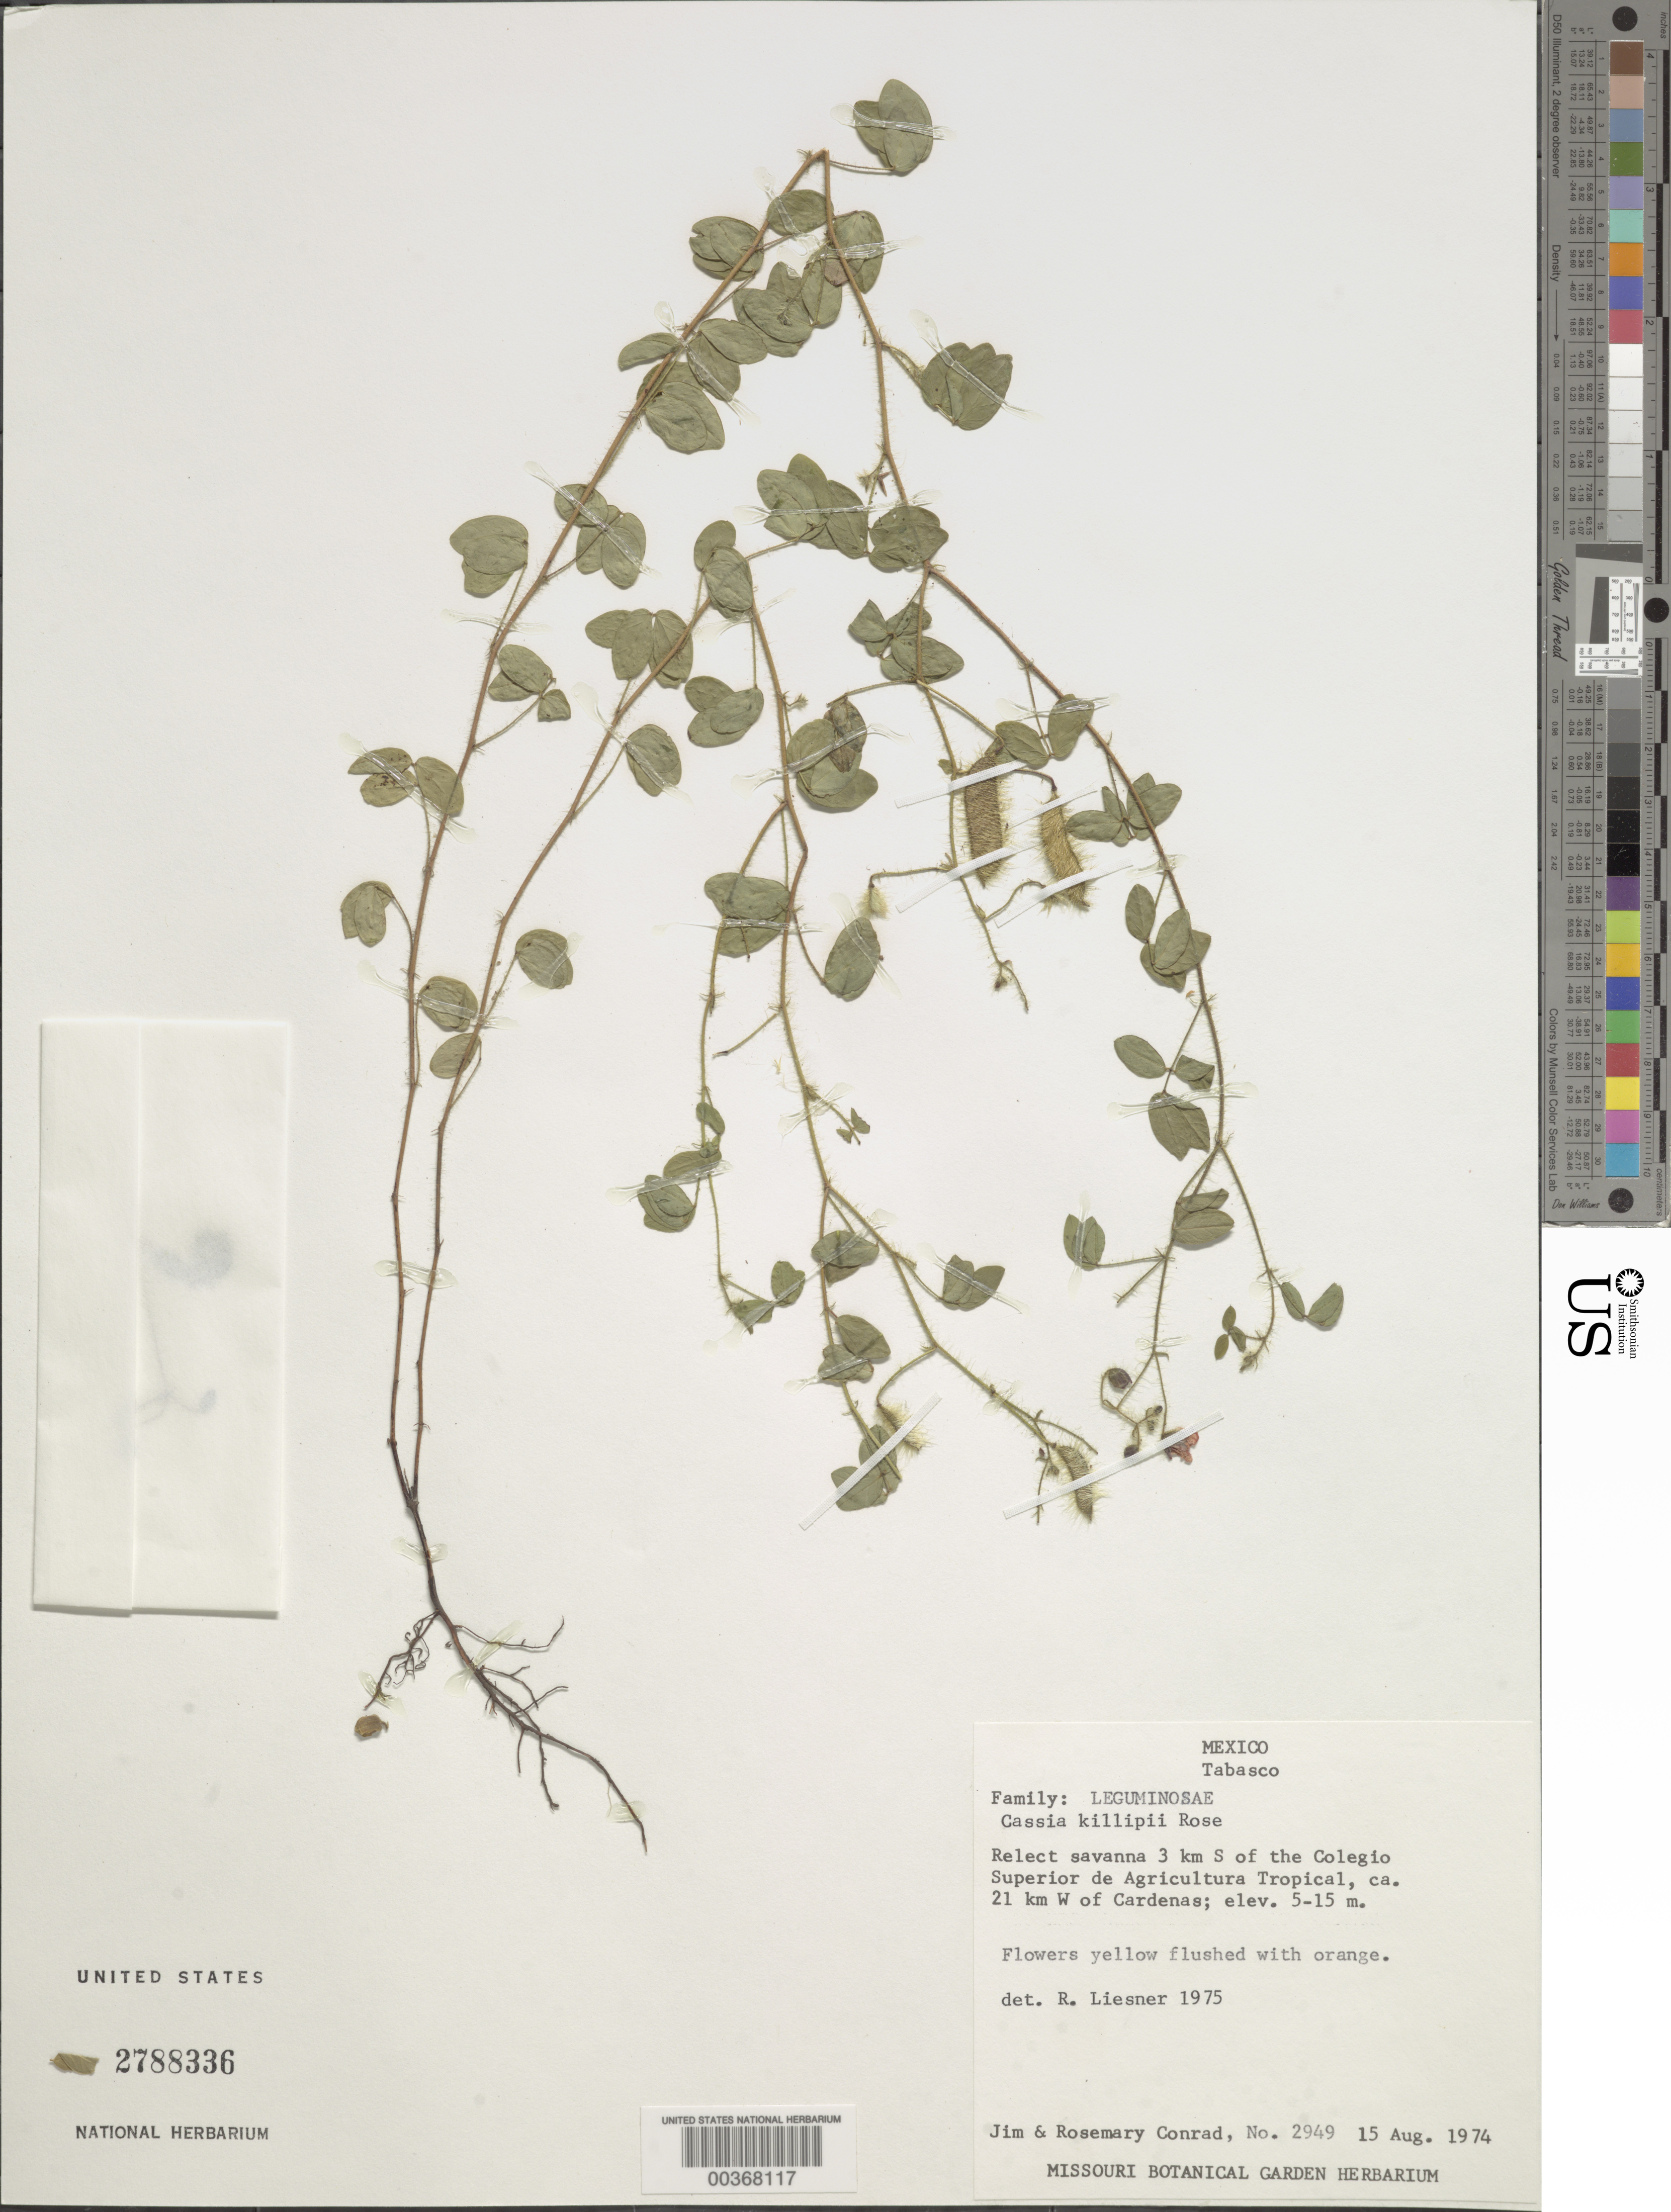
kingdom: Plantae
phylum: Tracheophyta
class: Magnoliopsida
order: Fabales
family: Fabaceae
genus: Chamaecrista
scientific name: Chamaecrista fagonioides var. fagonioides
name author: (Vogel) H.S. Irwin & Barneby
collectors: J. Conrad & R. Conrad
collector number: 2949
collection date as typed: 15 Aug 1974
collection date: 1974-08-15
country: Mexico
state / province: Tabasco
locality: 3 km S of Colegio Superior de Agricultura Tropical, ca 21 km W of Cardenas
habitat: Relect savanna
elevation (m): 5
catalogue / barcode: US 2788336